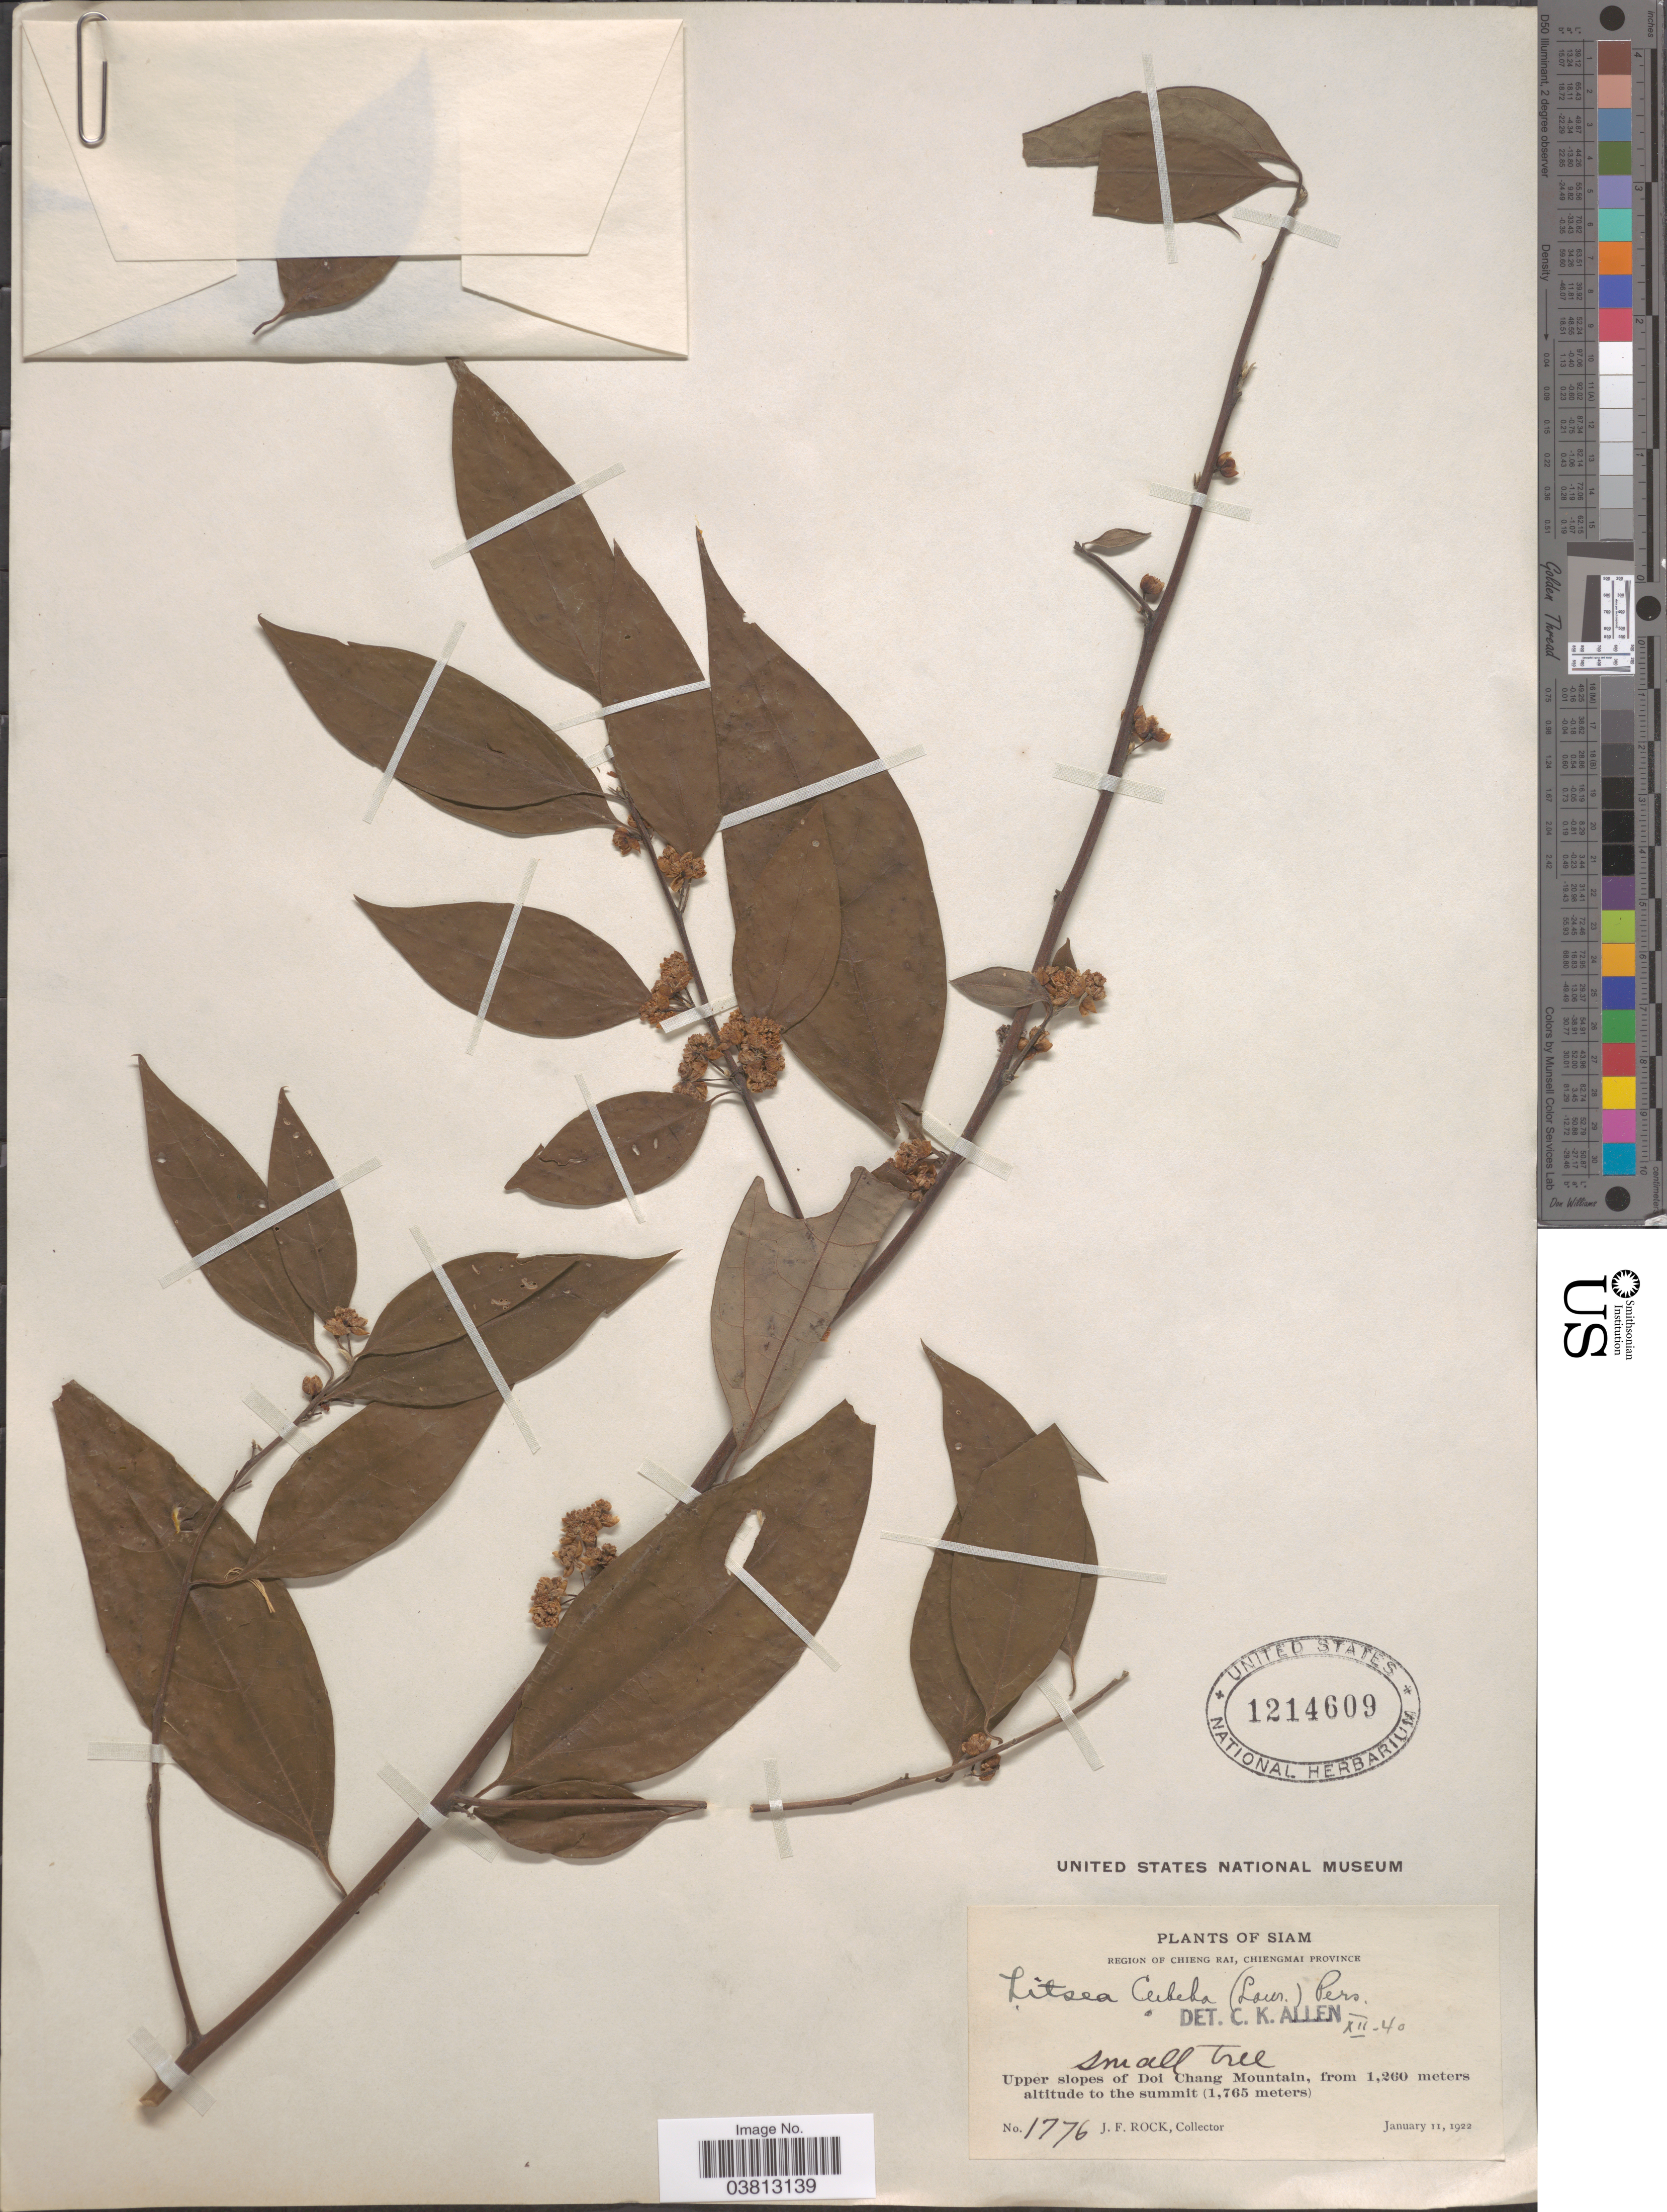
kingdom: Plantae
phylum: Tracheophyta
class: Magnoliopsida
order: Laurales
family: Lauraceae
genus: Litsea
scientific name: Litsea cubeba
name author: (Lour.) Pers.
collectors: J. Rock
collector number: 1776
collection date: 1922-01-11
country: Thailand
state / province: Chiang Mai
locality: Region of Chieng Rai, Chiengmai Province. Upper slopes of Doi Chang Mountain.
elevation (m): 1260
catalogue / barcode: US 1214609